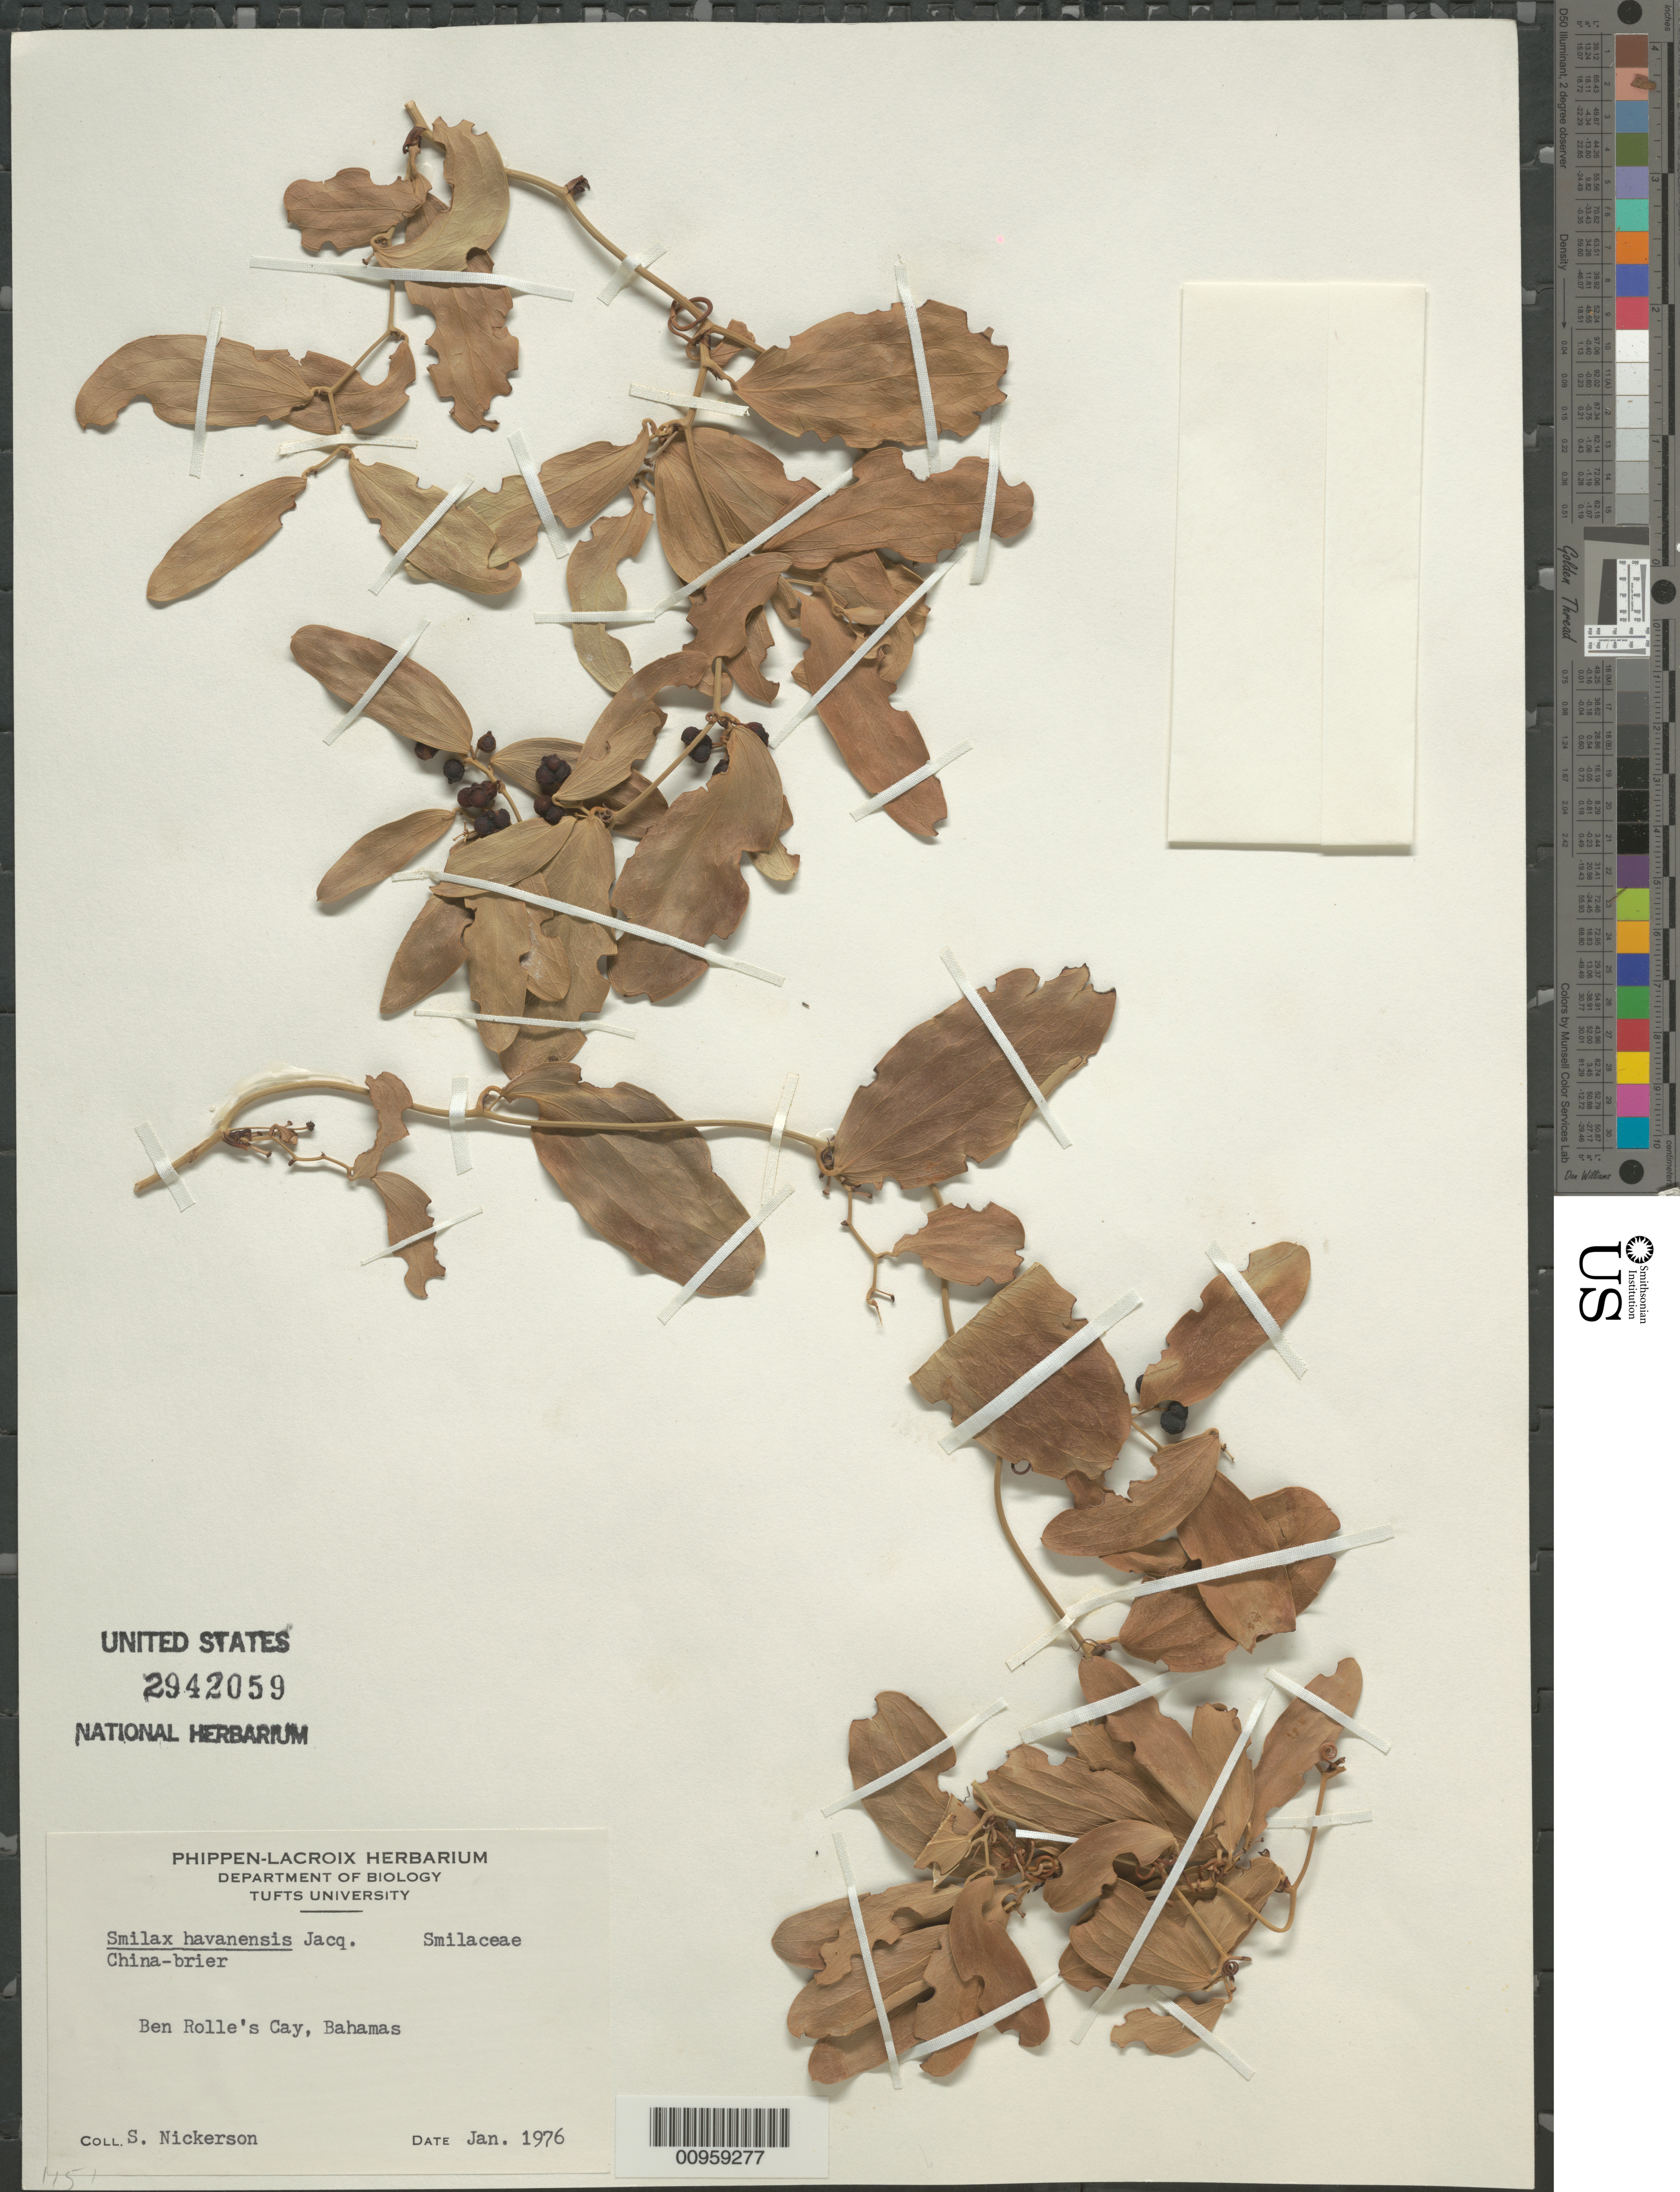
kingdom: Plantae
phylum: Tracheophyta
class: Liliopsida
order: Liliales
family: Smilacaceae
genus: Smilax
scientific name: Smilax havanensis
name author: Jacq.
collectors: S. Nickerson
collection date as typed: Jan 1976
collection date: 1976-01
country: Bahamas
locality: Ben Rolle's Cay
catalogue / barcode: US 2942059